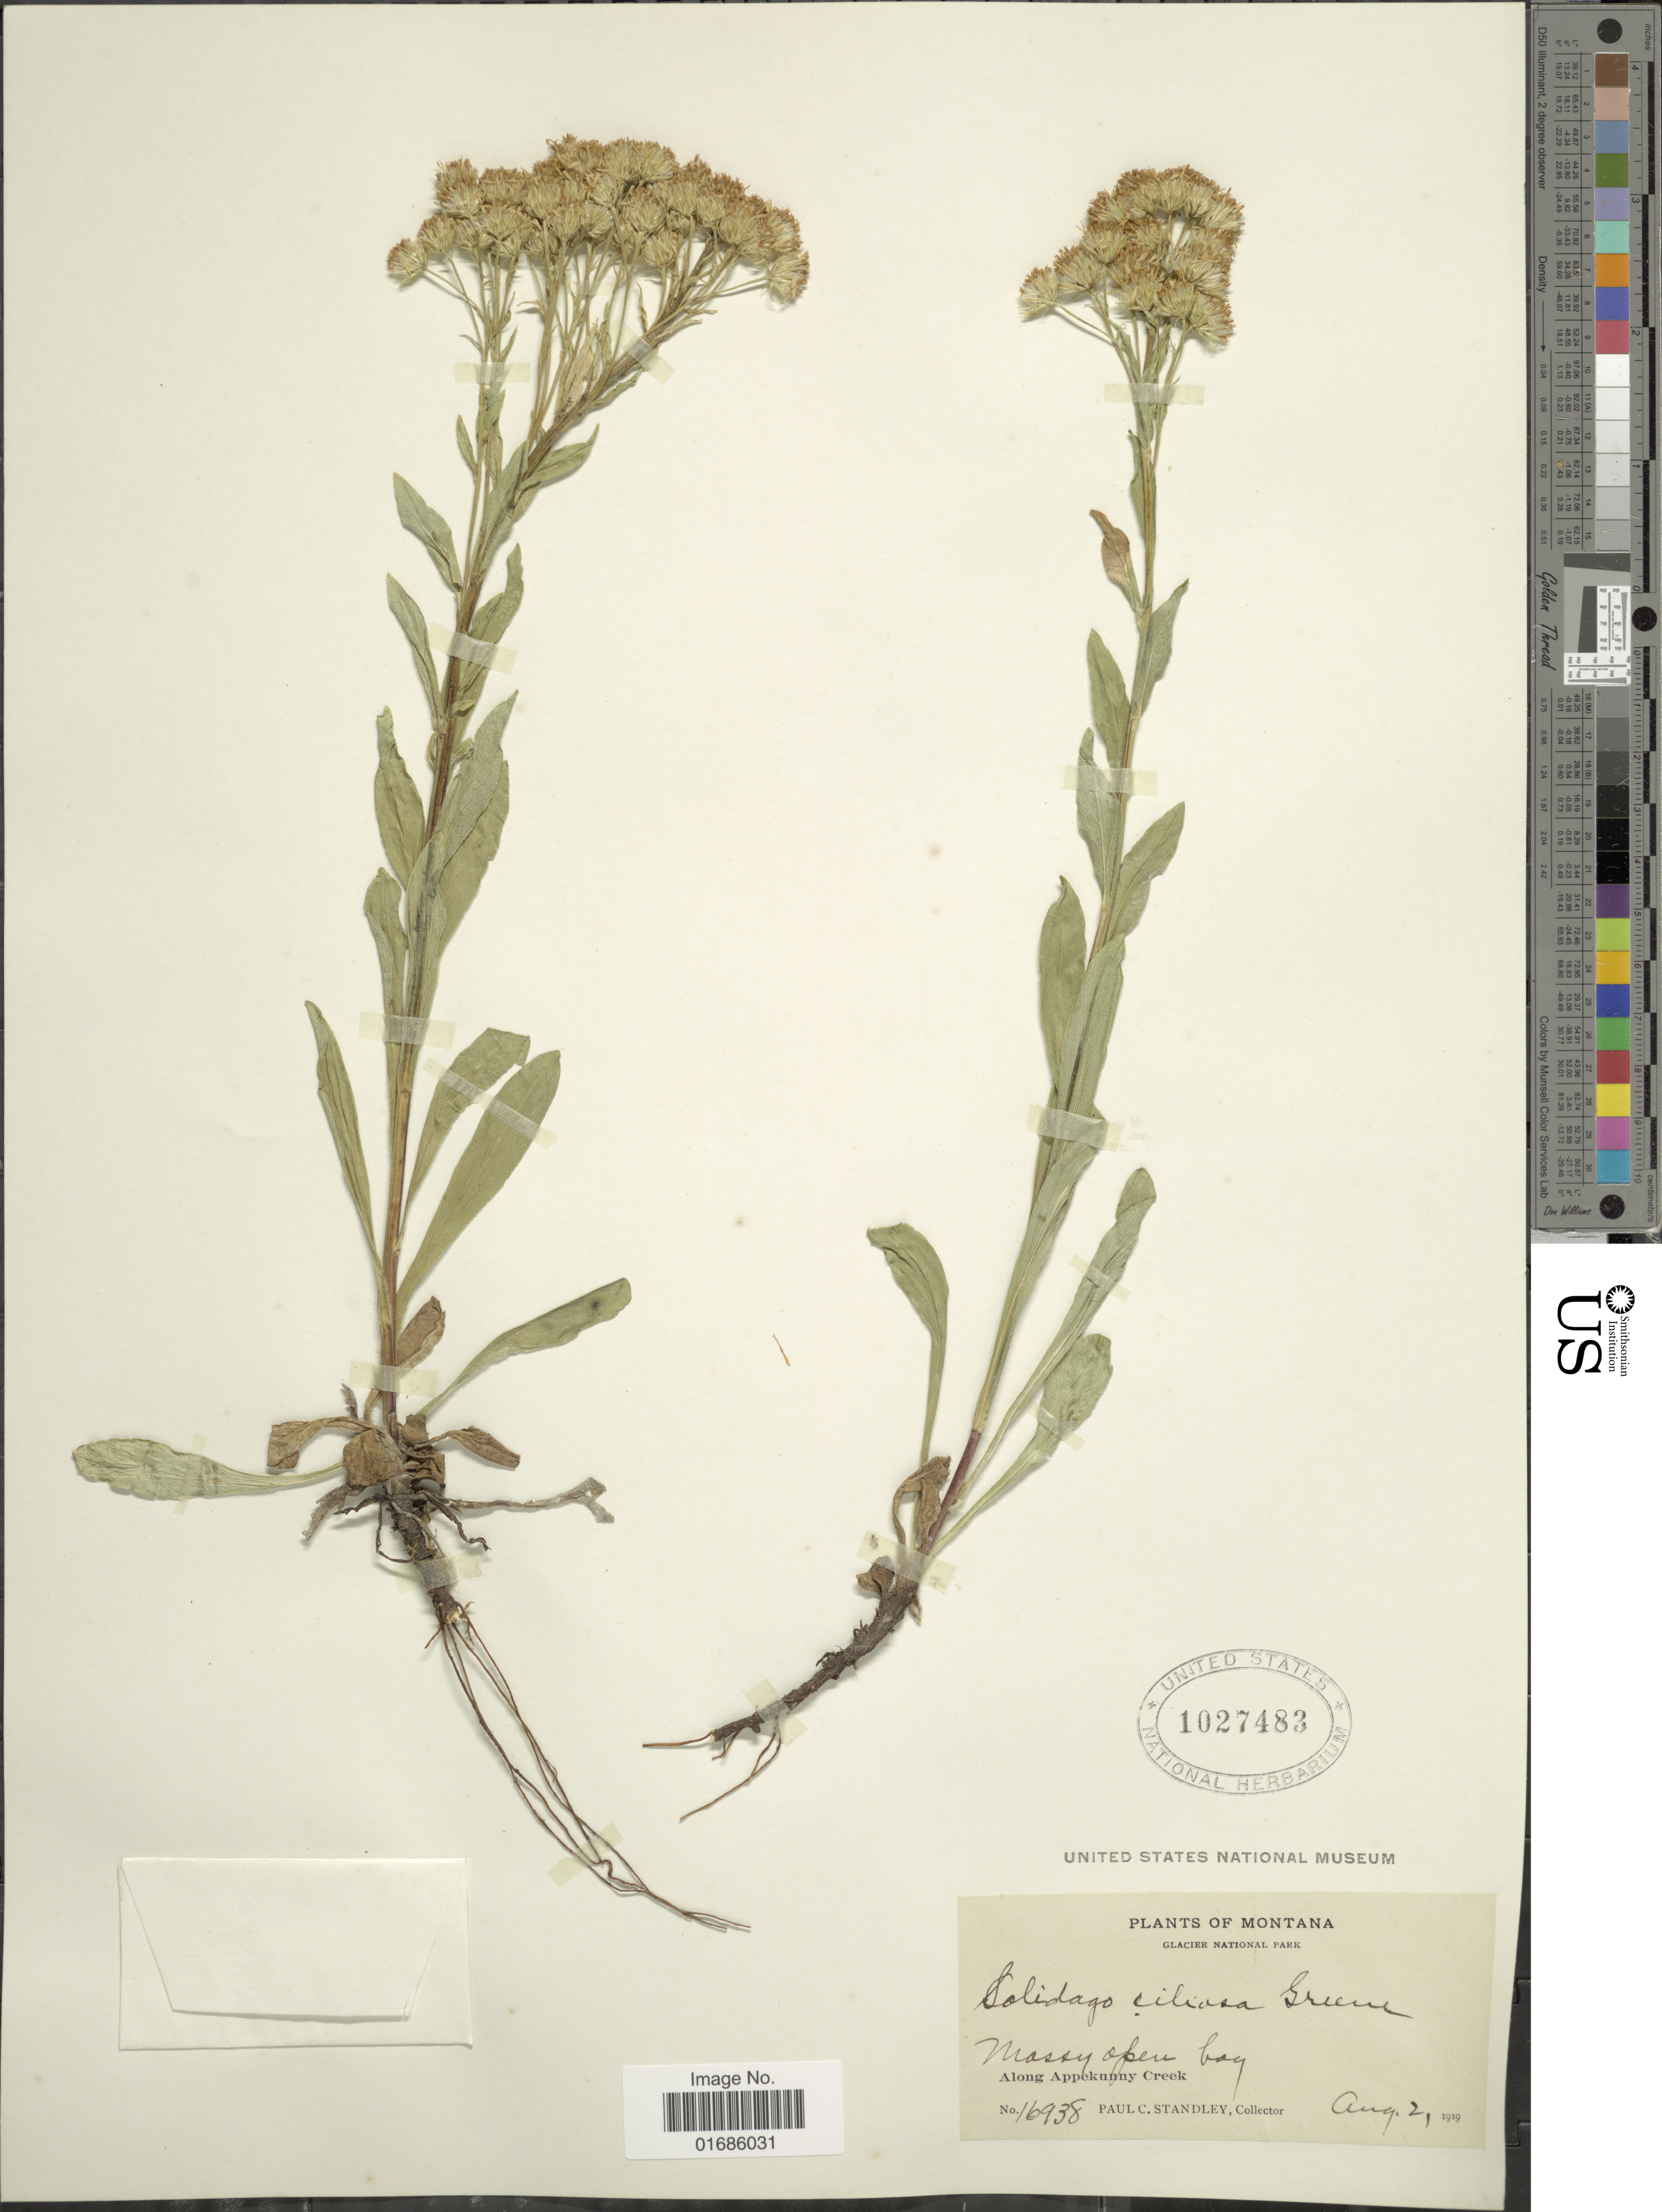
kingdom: Plantae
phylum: Tracheophyta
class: Magnoliopsida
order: Asterales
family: Asteraceae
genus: Solidago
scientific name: Solidago ciliosa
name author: Greene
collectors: P. C. Standley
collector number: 16938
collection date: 1919-08-02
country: United States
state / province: Montana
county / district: Glacier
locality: Glacier National Park, along Appekunny Creek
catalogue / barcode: US 1027483